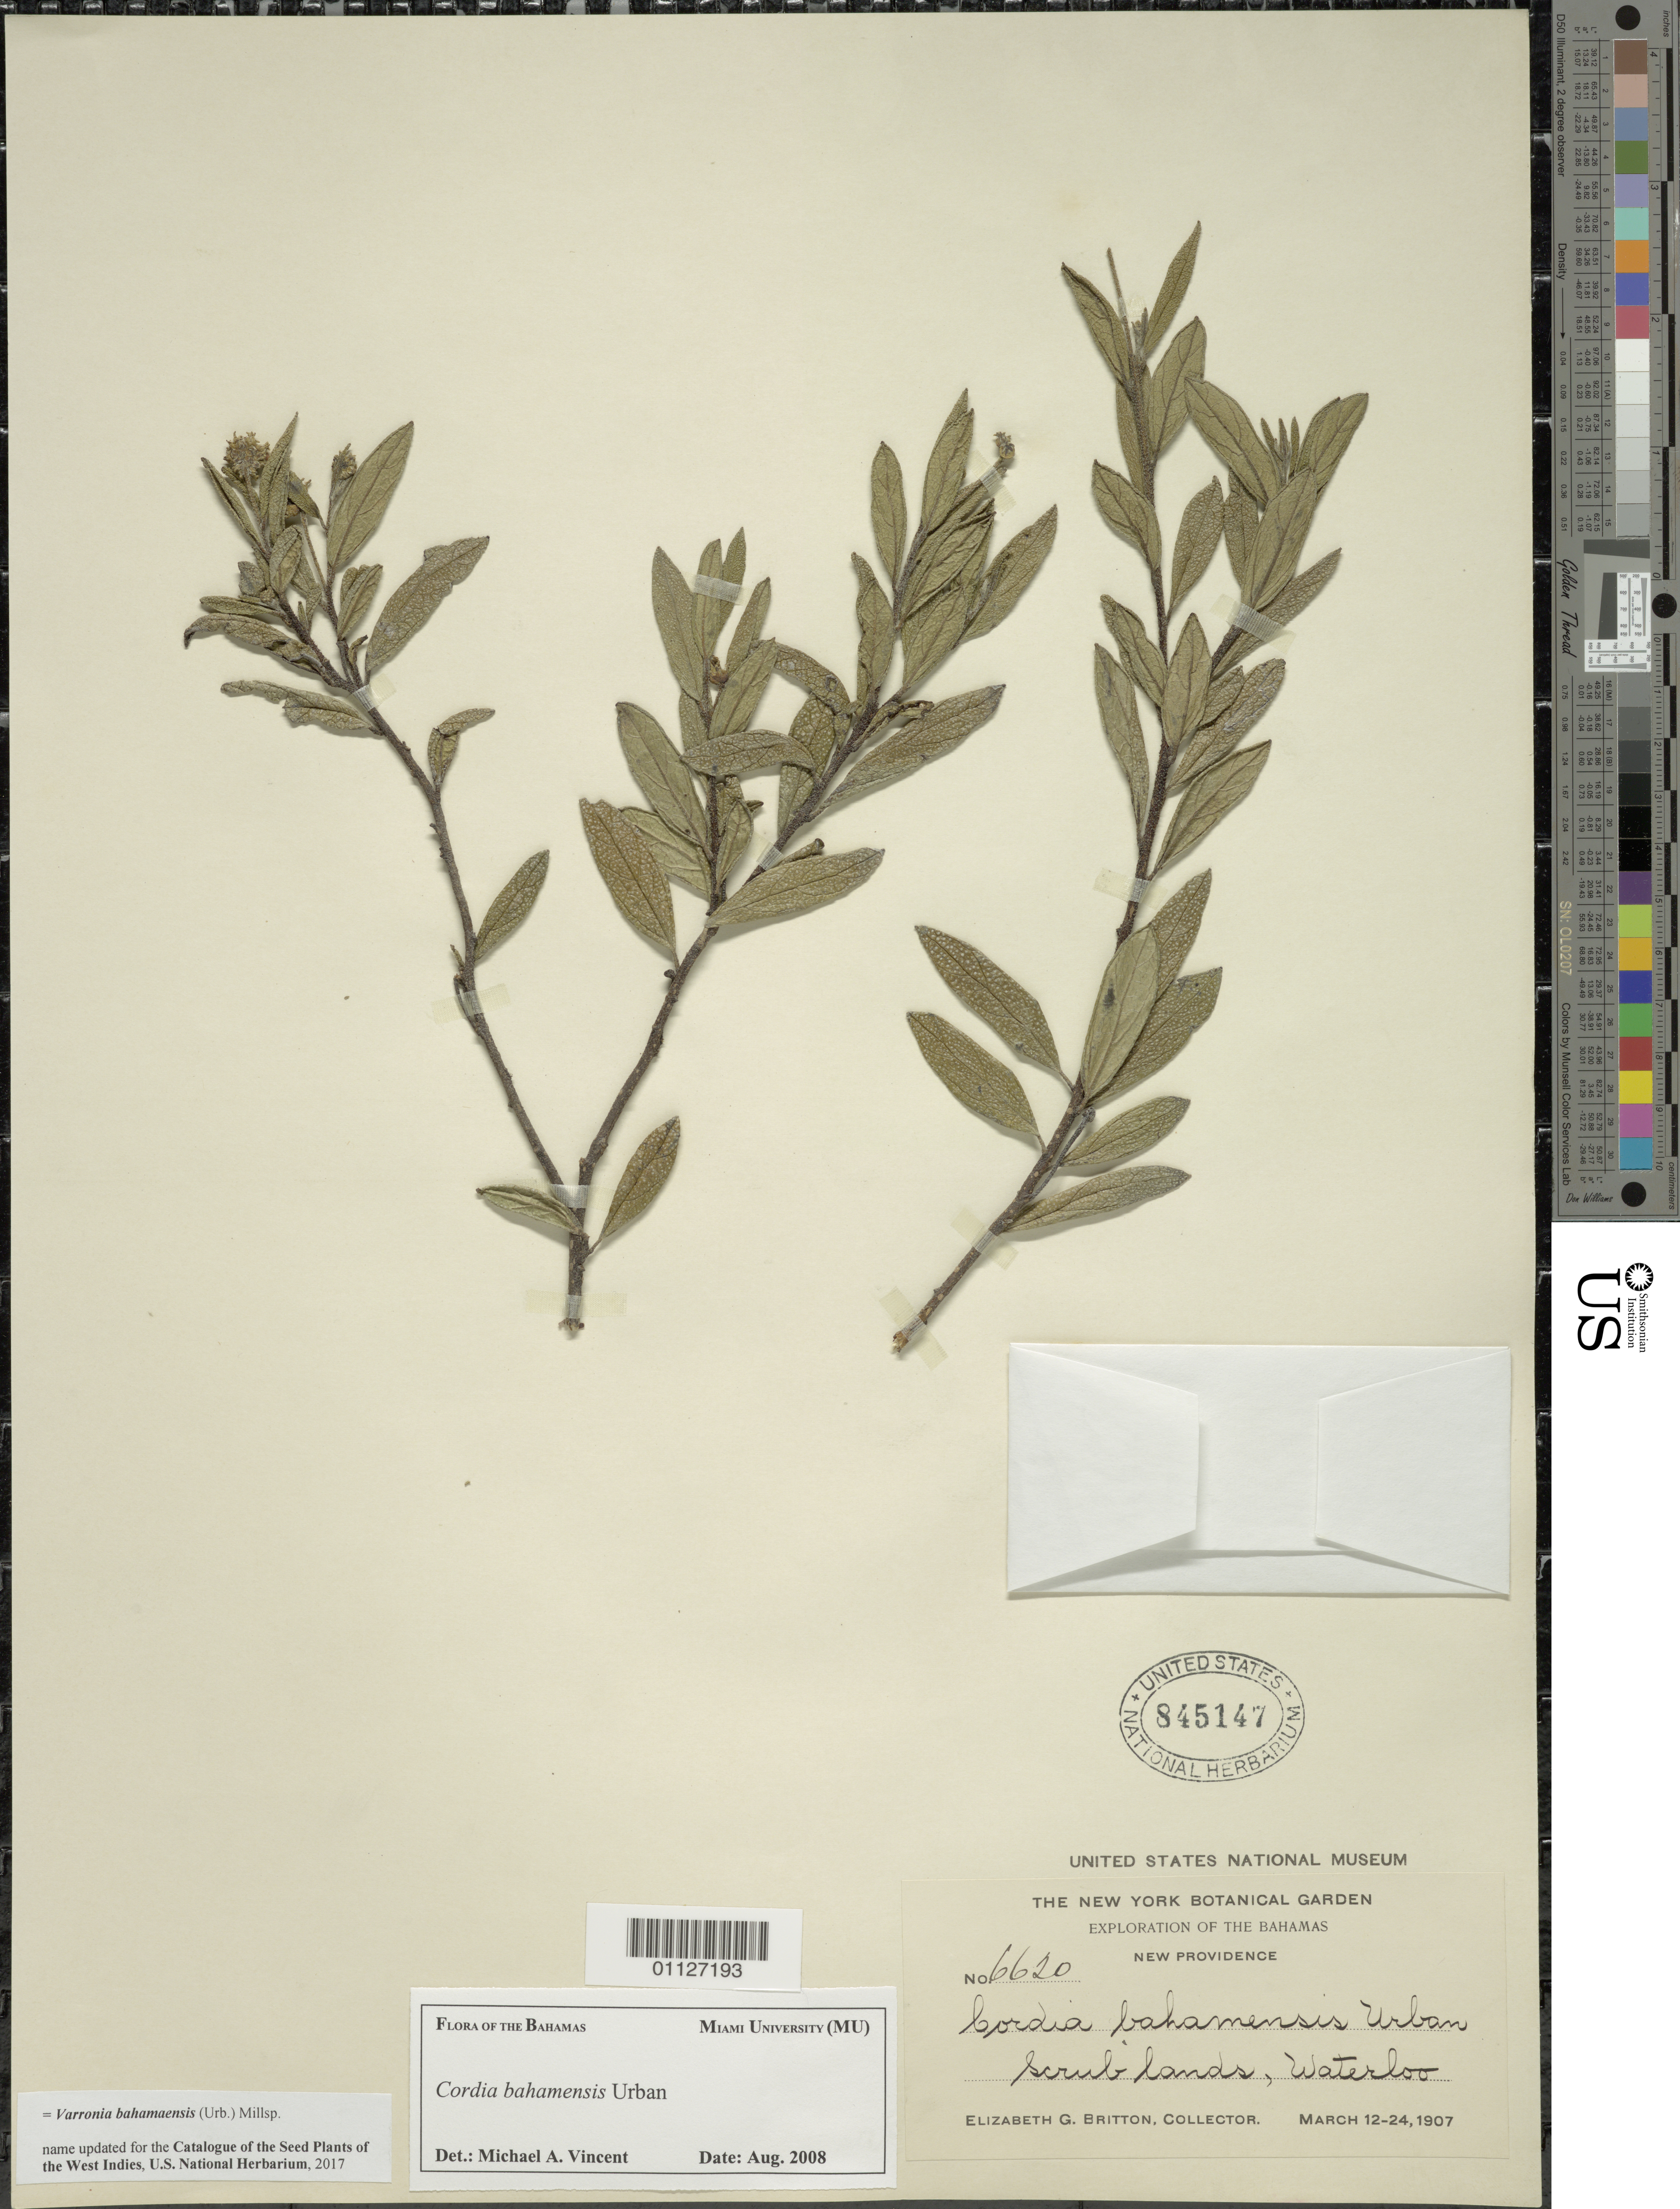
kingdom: Plantae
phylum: Tracheophyta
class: Magnoliopsida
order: Boraginales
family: Cordiaceae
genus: Varronia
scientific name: Varronia bahamensis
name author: (Urb.) Millsp.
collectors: E. G. Britton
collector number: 6620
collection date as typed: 12 Mar 1907 to 24 Mar 1907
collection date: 1907-03-12/1907-03-24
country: Bahamas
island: New Providence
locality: Waterloo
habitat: Scrub lands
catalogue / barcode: US 845147